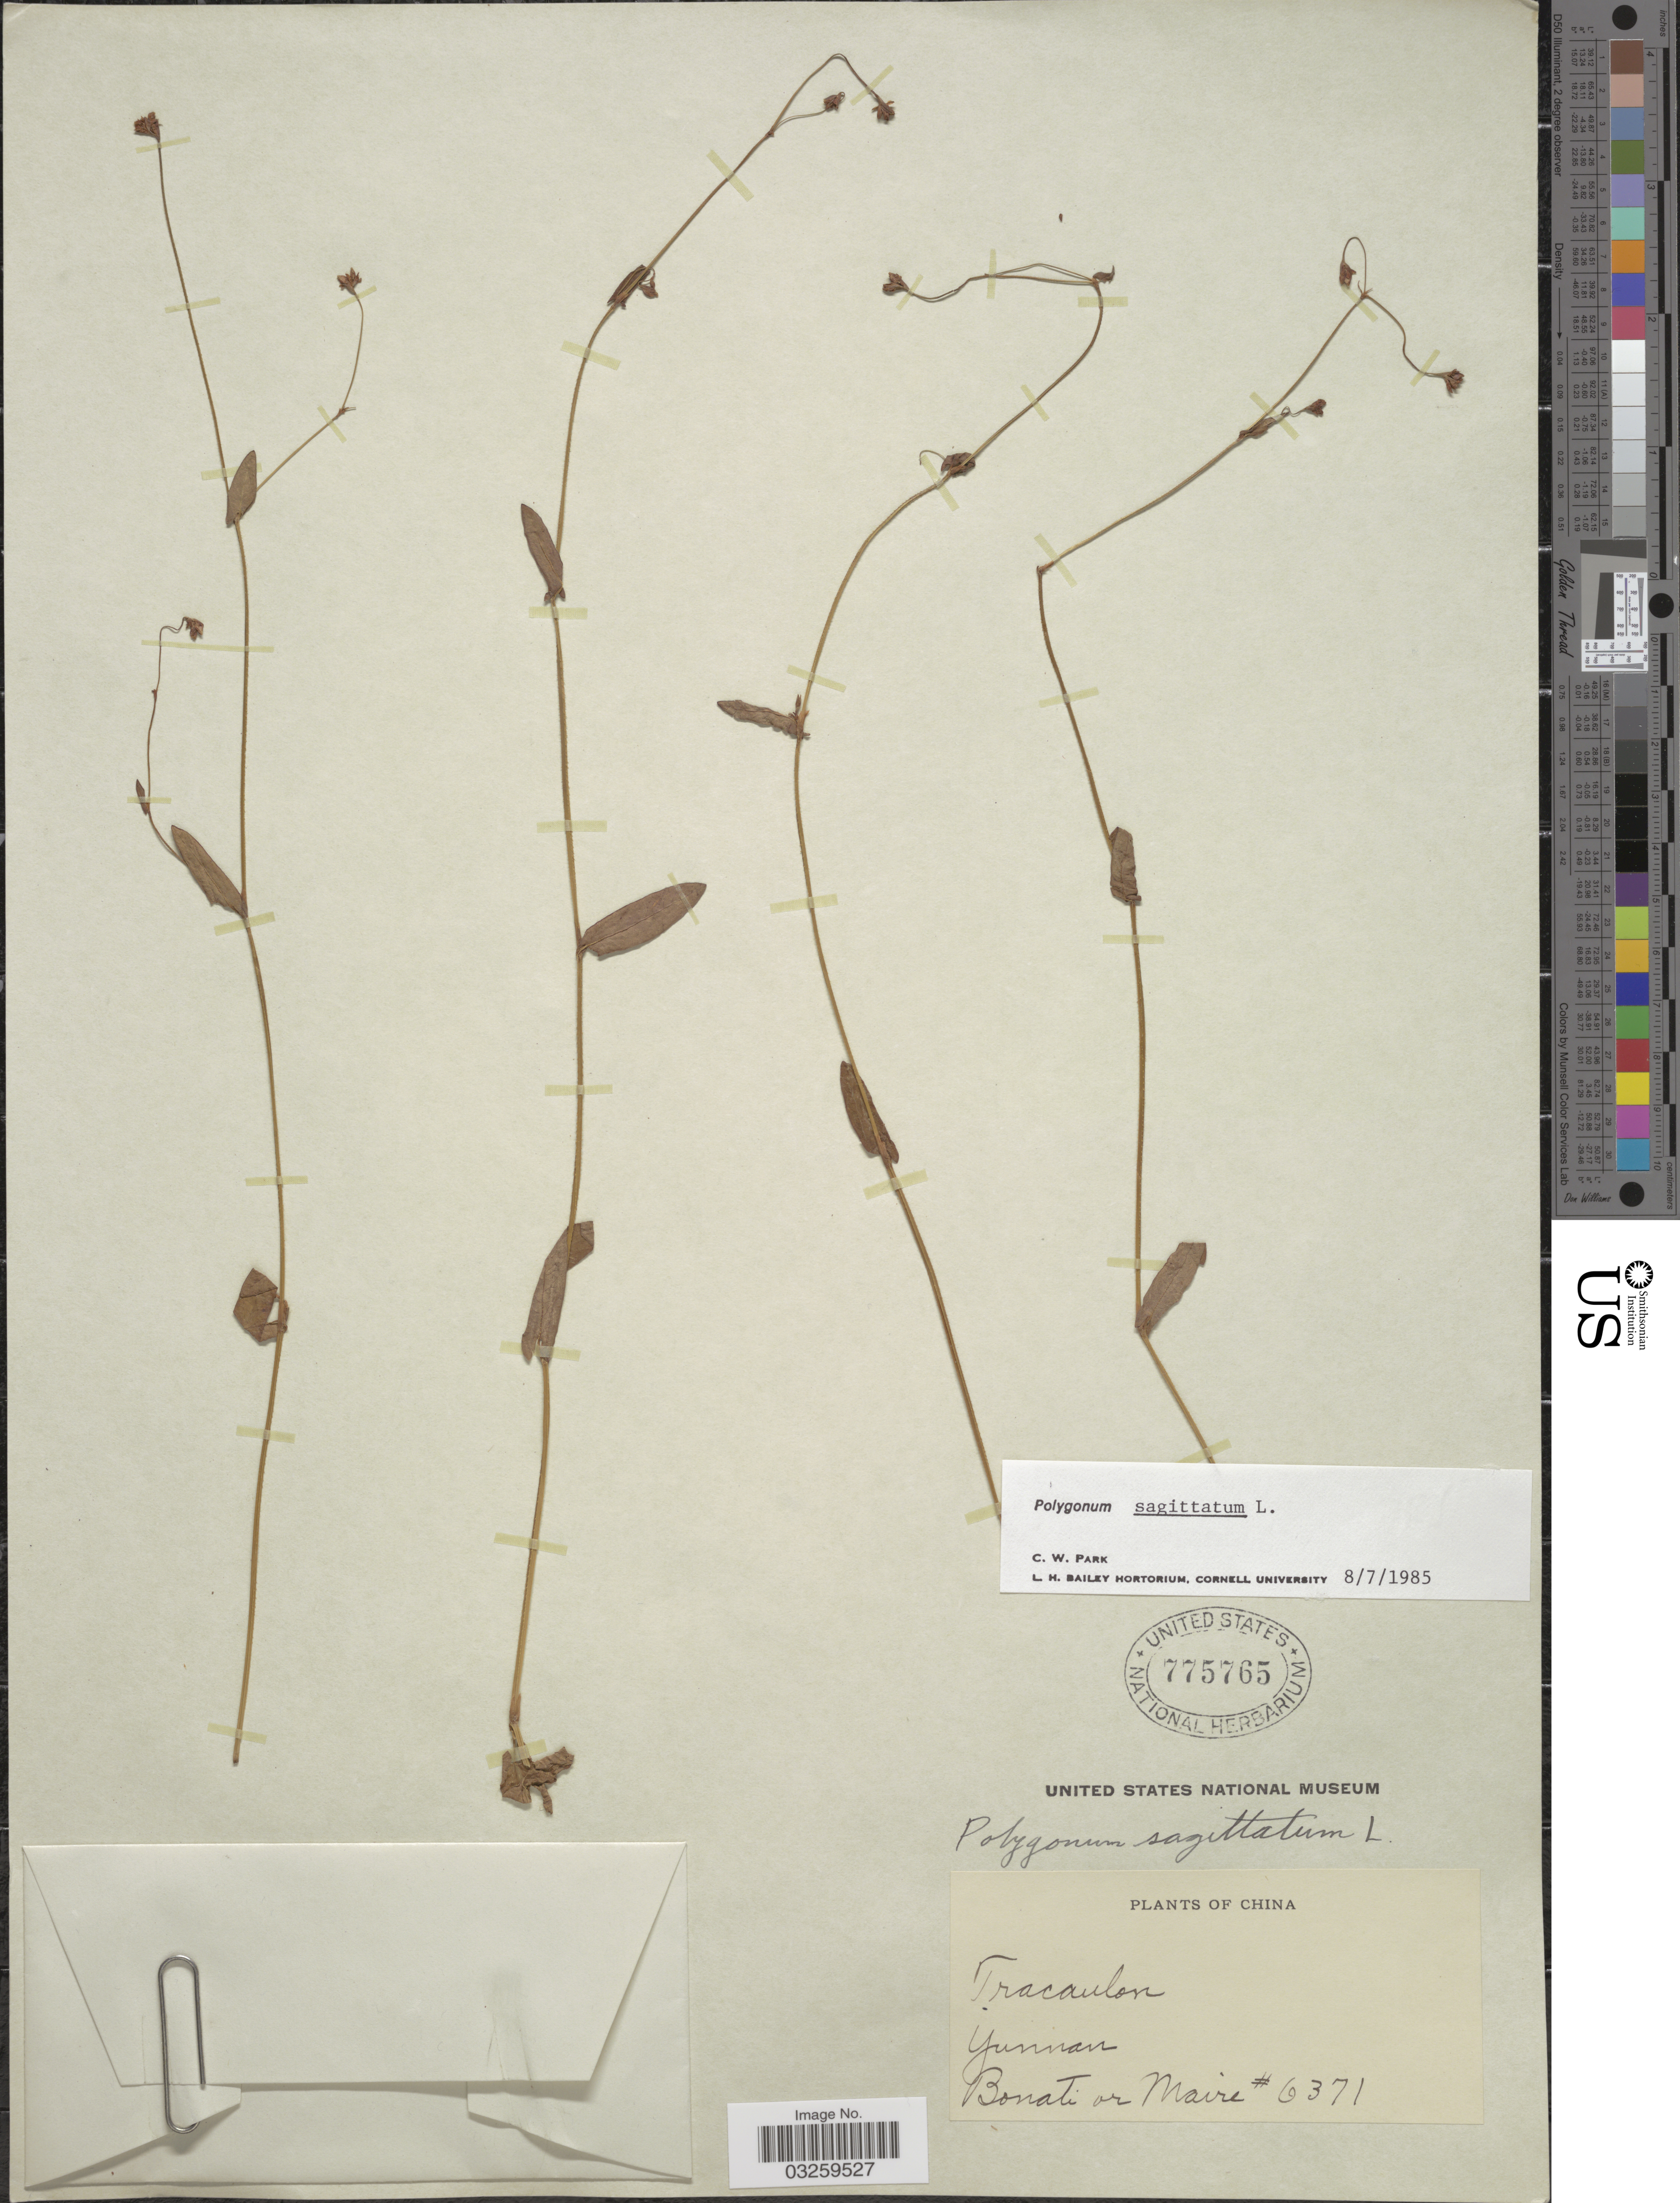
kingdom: Plantae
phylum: Tracheophyta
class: Magnoliopsida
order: Caryophyllales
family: Polygonaceae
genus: Polygonum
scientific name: Polygonum sagittatum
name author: L.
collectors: -. Bonati & Maire, --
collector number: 6371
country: China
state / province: Yunnan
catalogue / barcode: US 775765